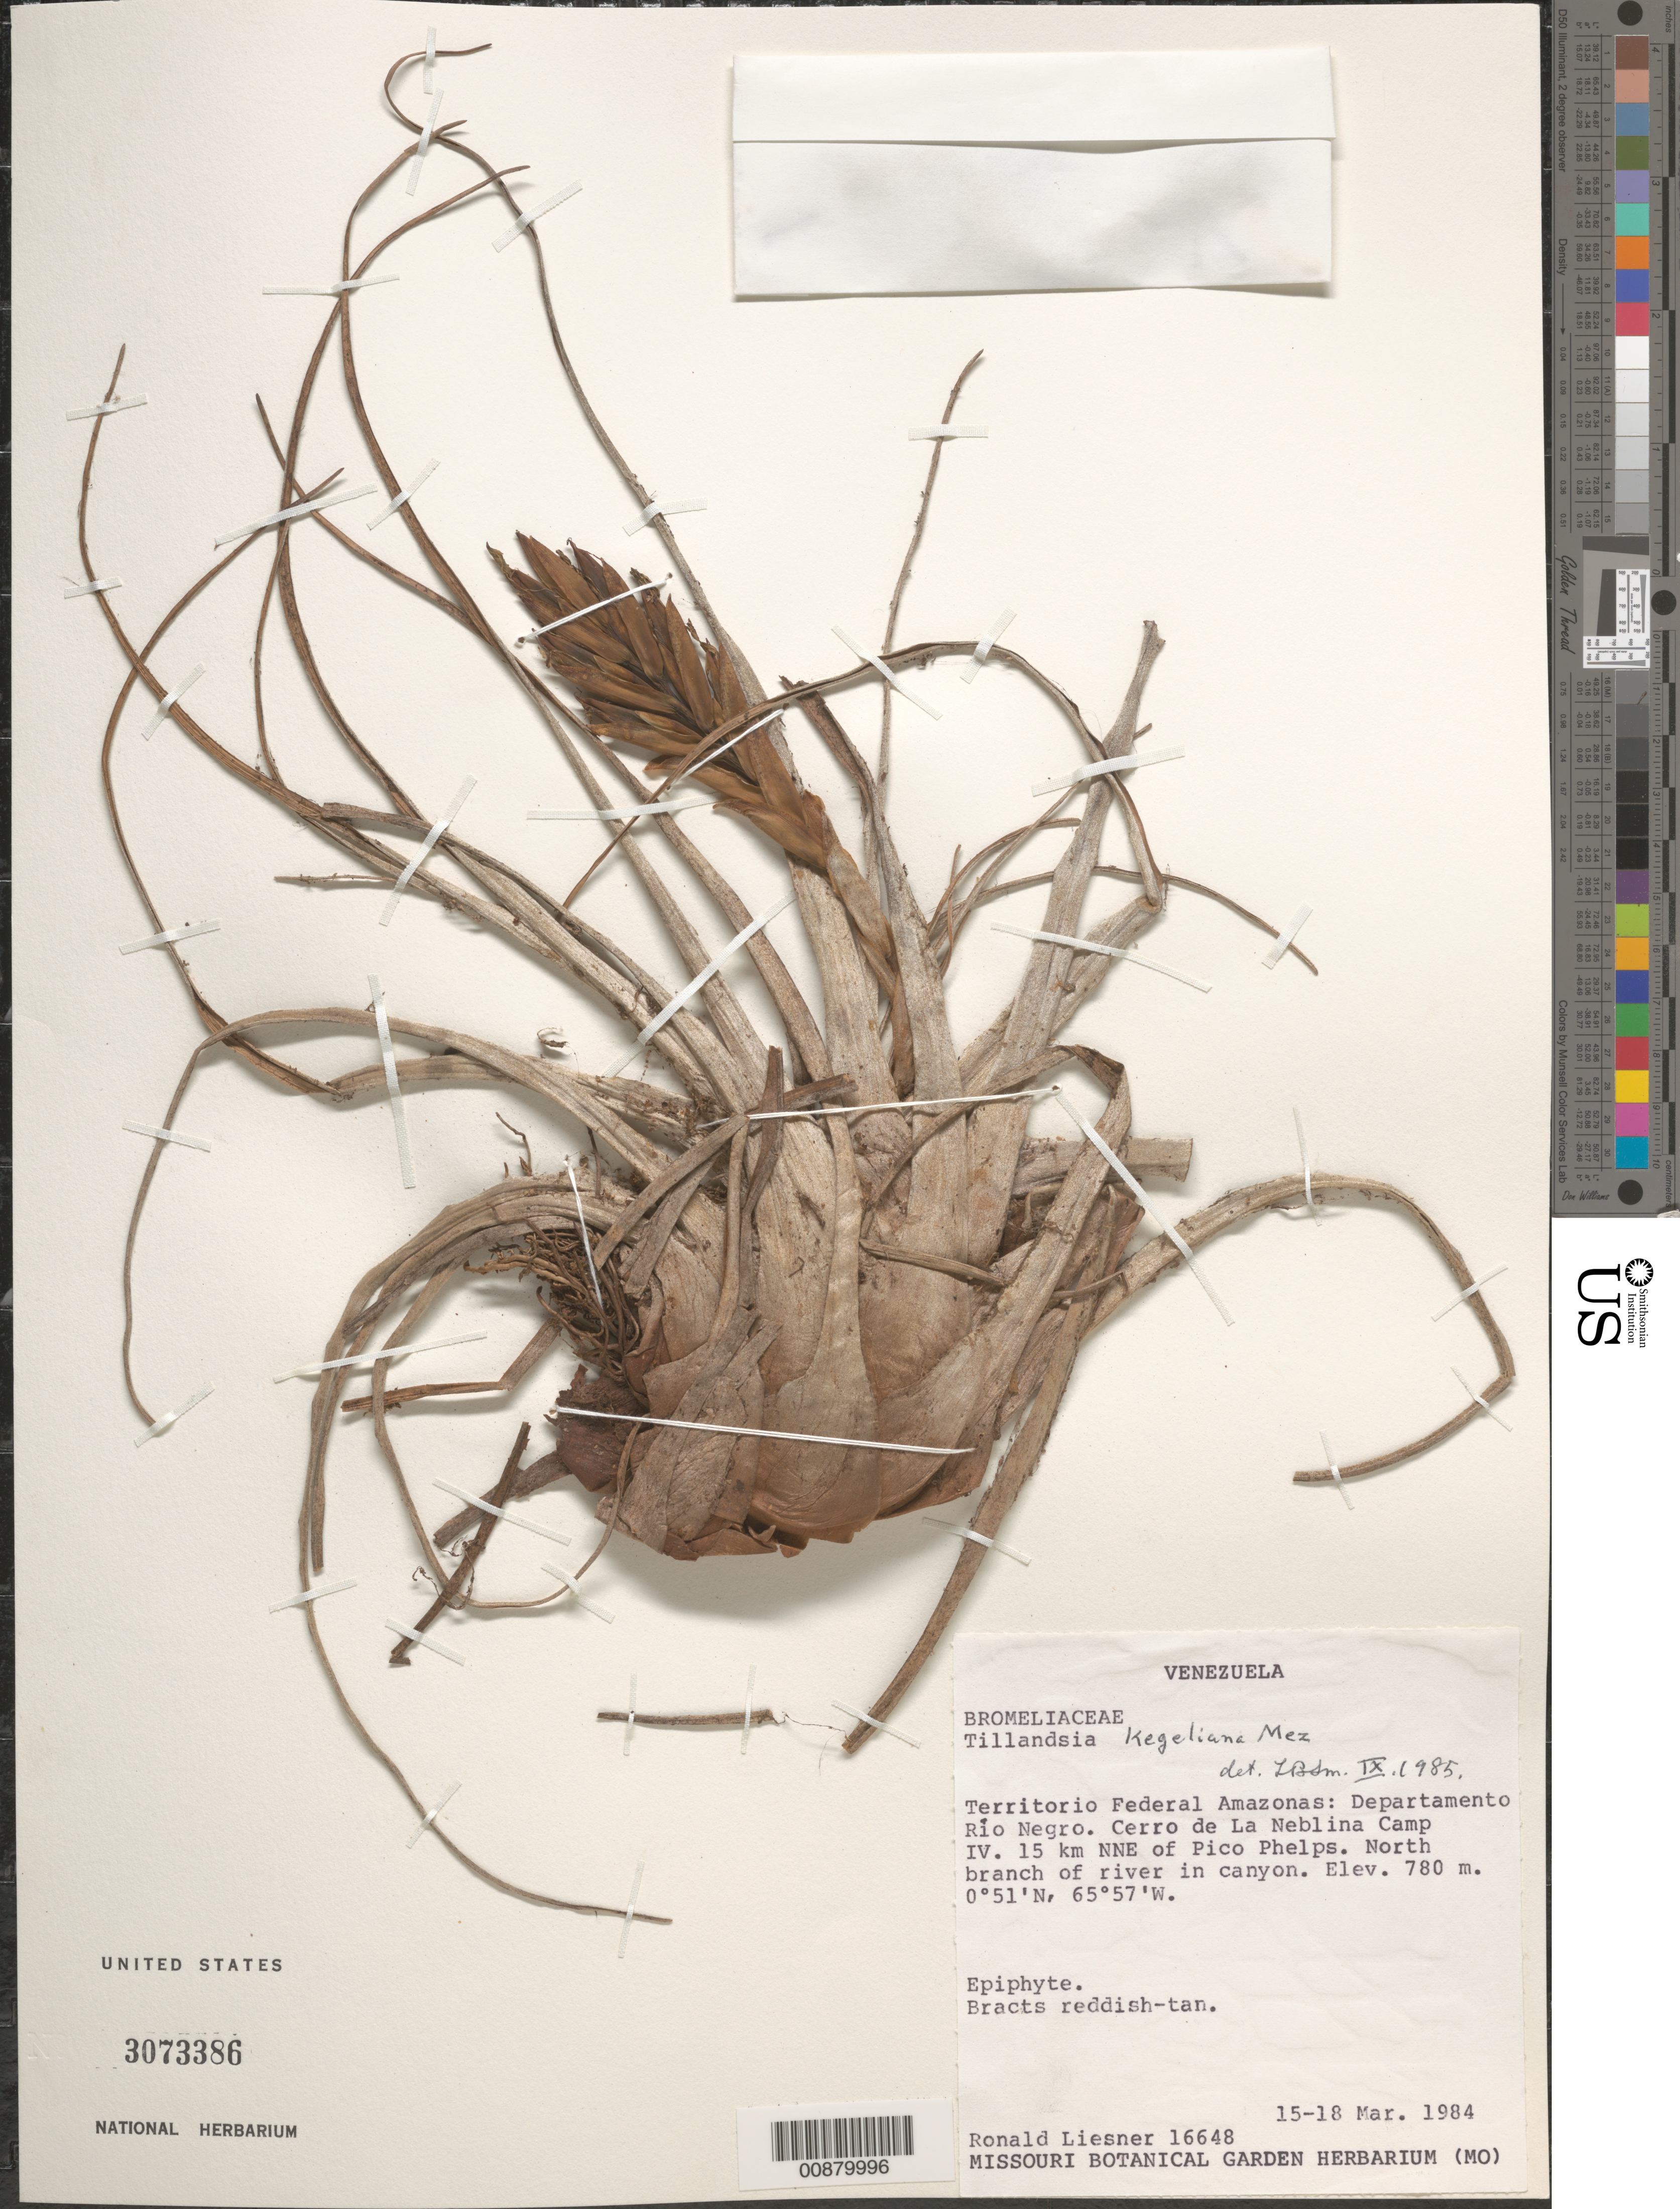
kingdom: Plantae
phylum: Tracheophyta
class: Liliopsida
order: Poales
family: Bromeliaceae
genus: Tillandsia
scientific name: Tillandsia kegeliana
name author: Mez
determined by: Smith, Lyman B., (US), NMNH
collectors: R. L. Liesner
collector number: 16648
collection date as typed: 15-Mar-84 to 18-Mar-84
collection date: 1984-03-15/1984-03-18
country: Venezuela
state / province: Amazonas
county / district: Río Negro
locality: Cerro de La Neblina Camp IV, 15 km NNE of Pico Phelps; north branch of river in canyon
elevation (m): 780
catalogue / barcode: US 3073386